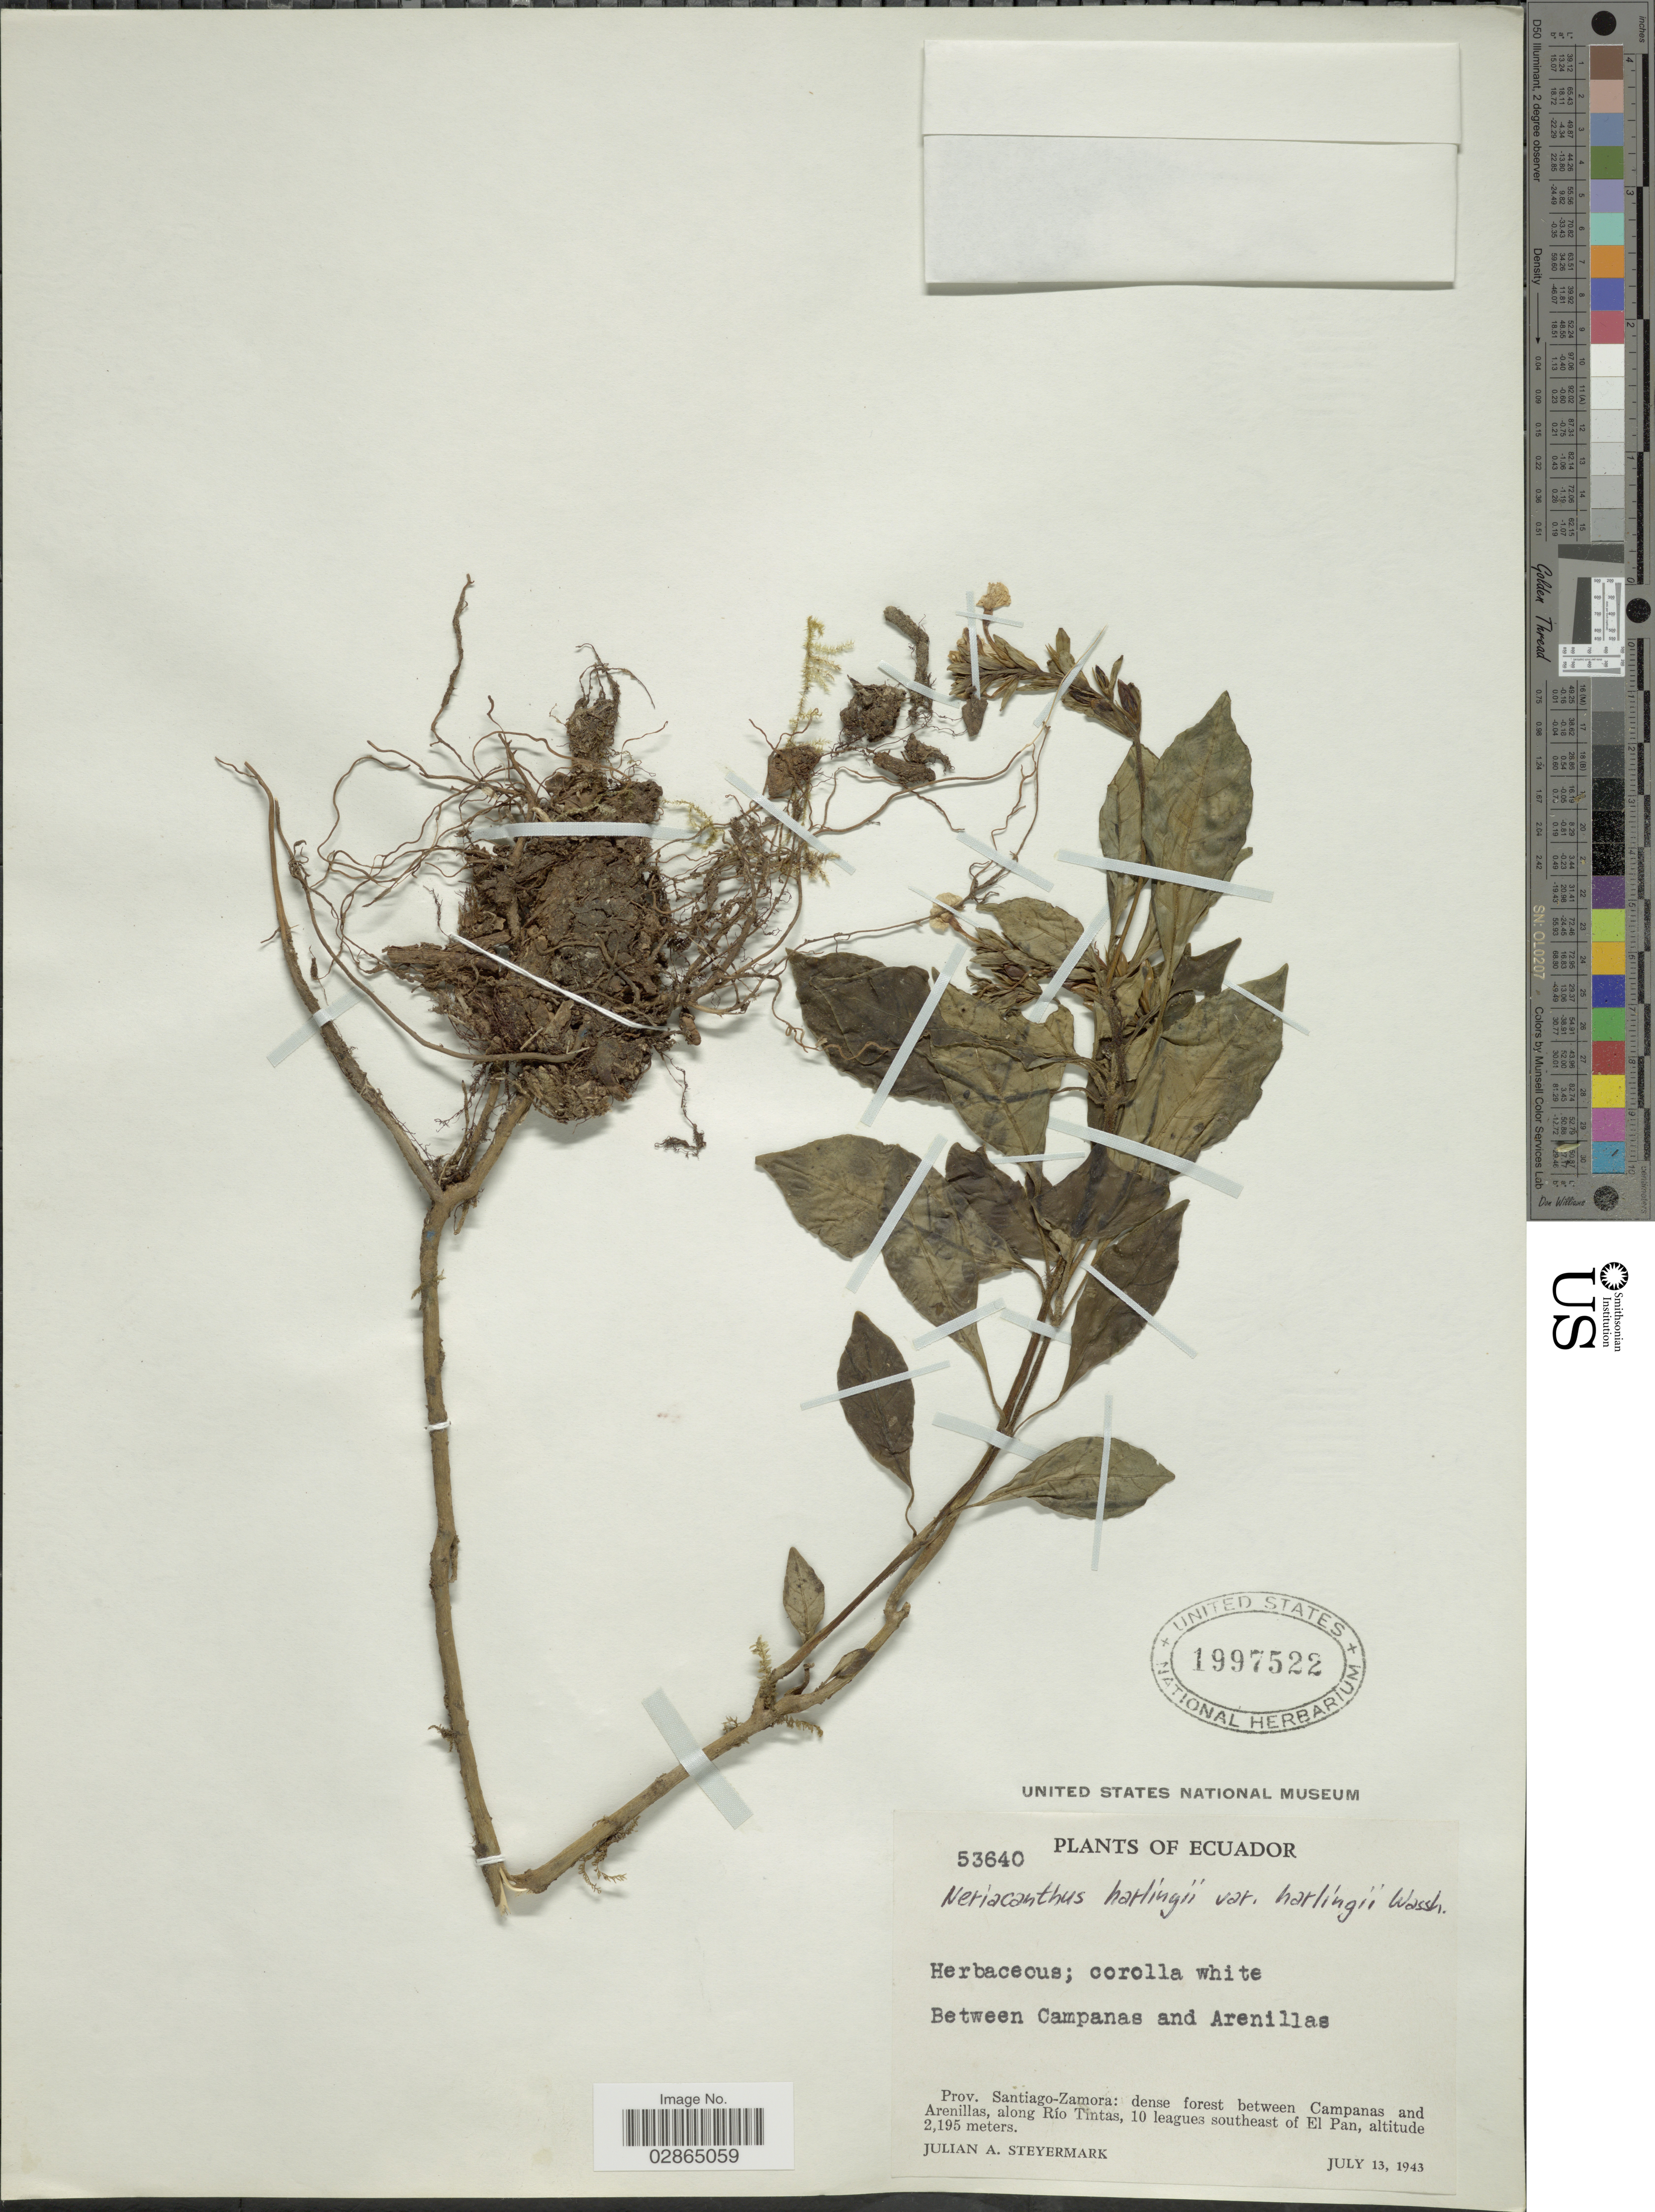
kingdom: Plantae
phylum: Tracheophyta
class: Magnoliopsida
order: Lamiales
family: Acanthaceae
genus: Neriacanthus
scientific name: Neriacanthus harlingii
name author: Wassh.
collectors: J. Steyermark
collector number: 53640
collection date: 1943-07-13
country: Ecuador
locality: Between Campanas and Arenillas. Prov. Santiago-Zamora: dense forest between Campanas and Arenillas, along Río Tintas, 10 leagues southeast of El Pan.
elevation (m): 2195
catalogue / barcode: US 1997522